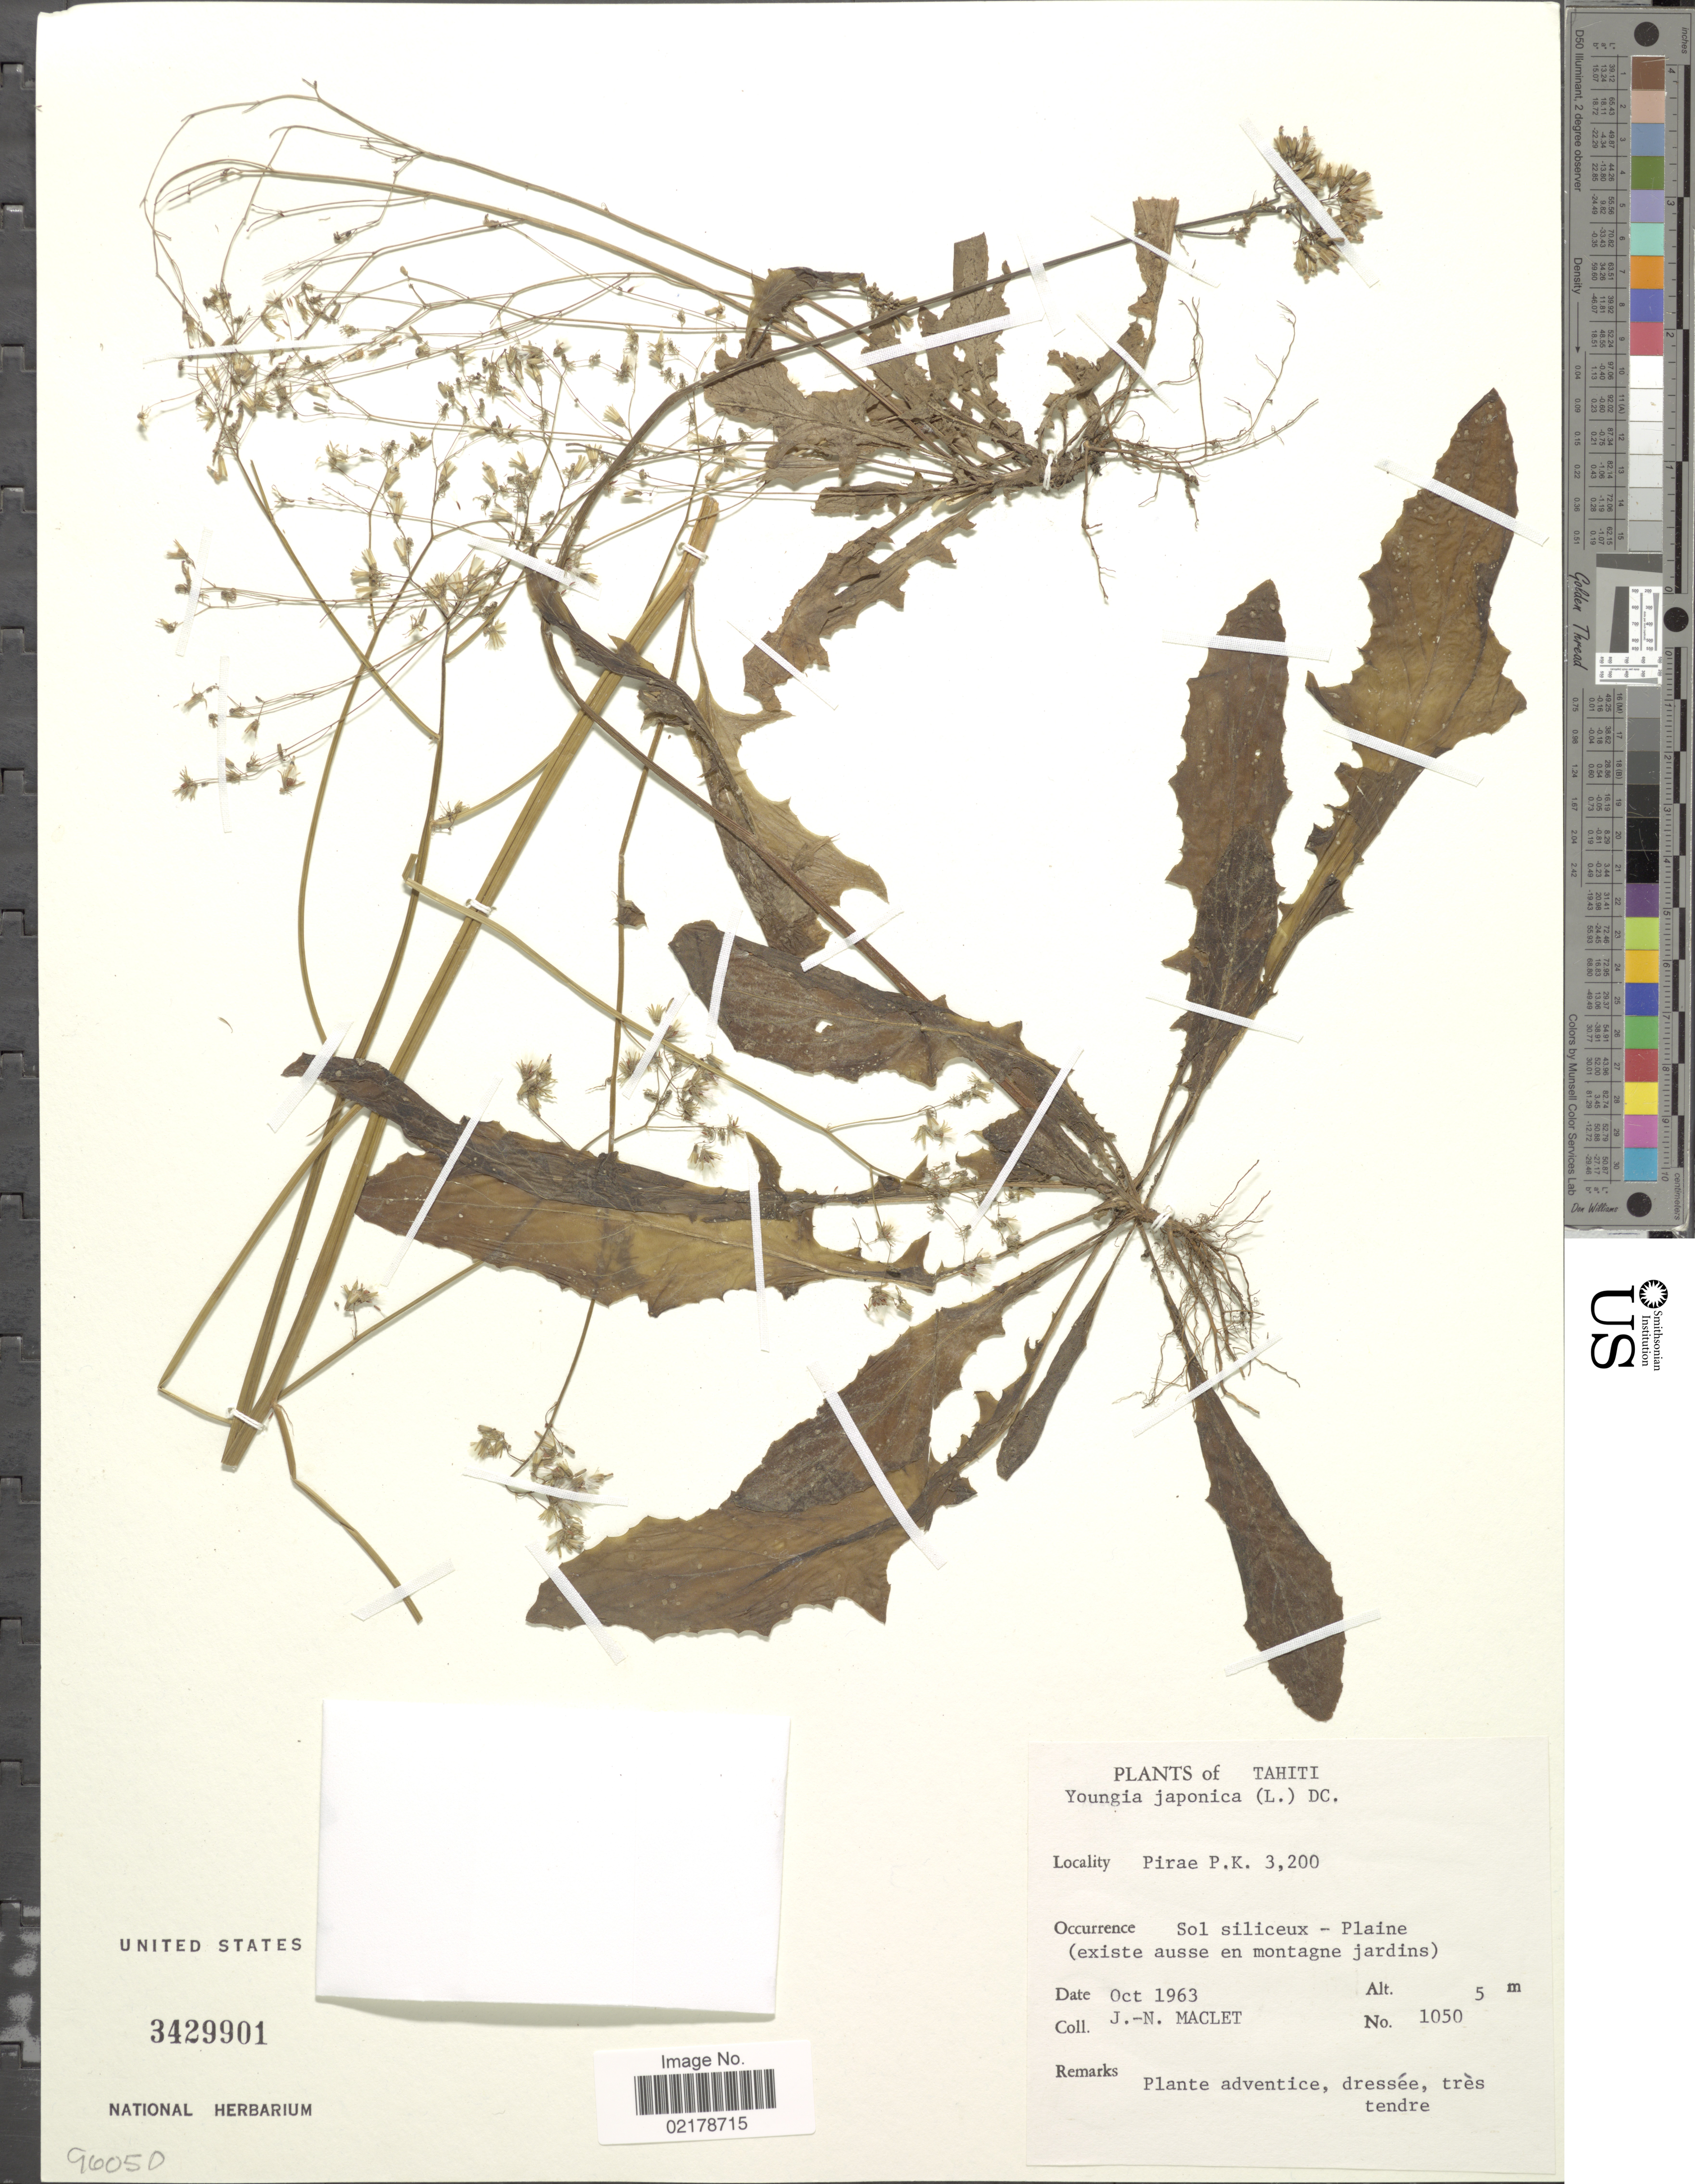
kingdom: Plantae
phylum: Tracheophyta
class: Magnoliopsida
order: Asterales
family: Asteraceae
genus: Youngia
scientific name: Youngia japonica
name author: (L.) DC.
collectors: J. Maclet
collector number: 1050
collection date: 1963-10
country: French Polynesia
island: Tahiti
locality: Tahiti. Pirae P.K. 3,200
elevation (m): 5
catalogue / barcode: US 3429901